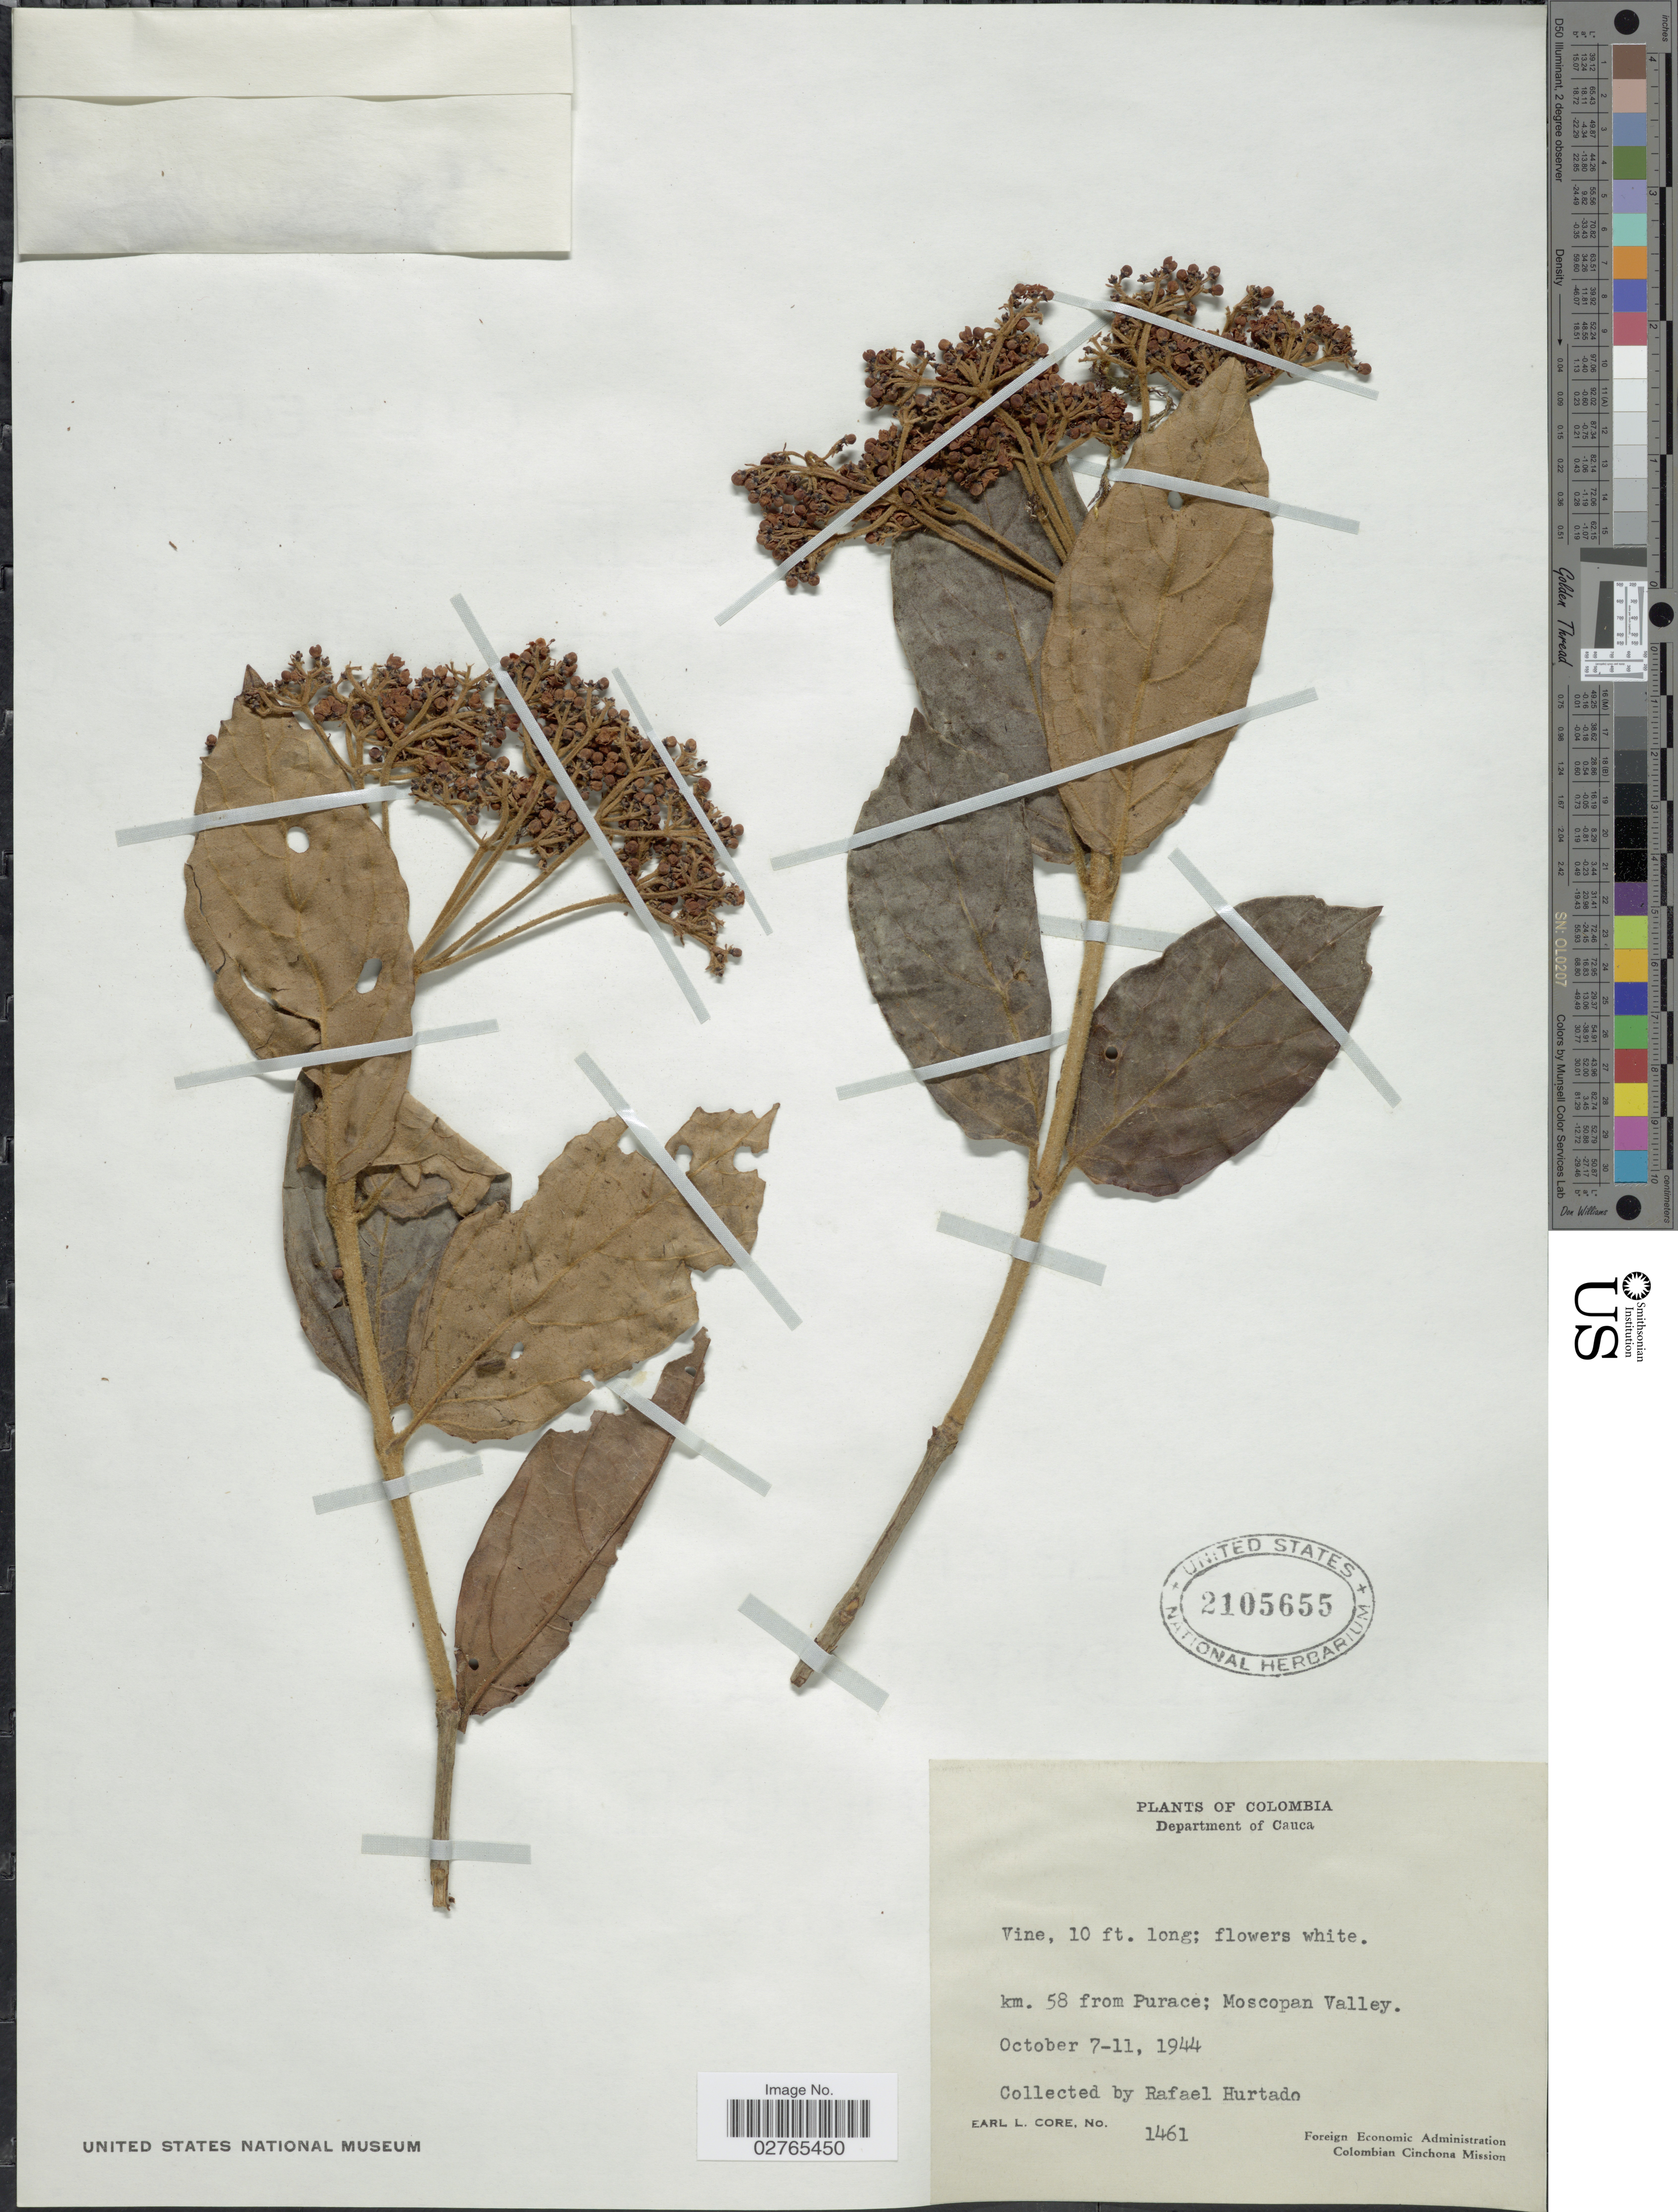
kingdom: Plantae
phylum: Tracheophyta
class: Magnoliopsida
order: Dipsacales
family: Viburnaceae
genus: Viburnum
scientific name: Viburnum sp.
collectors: R. Hurtado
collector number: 1461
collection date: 1944-10-07/1944-10-11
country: Colombia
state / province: Cauca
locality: Department of Cauca. km. 58 from Purace; Moscopan Valley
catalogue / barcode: US 2105655